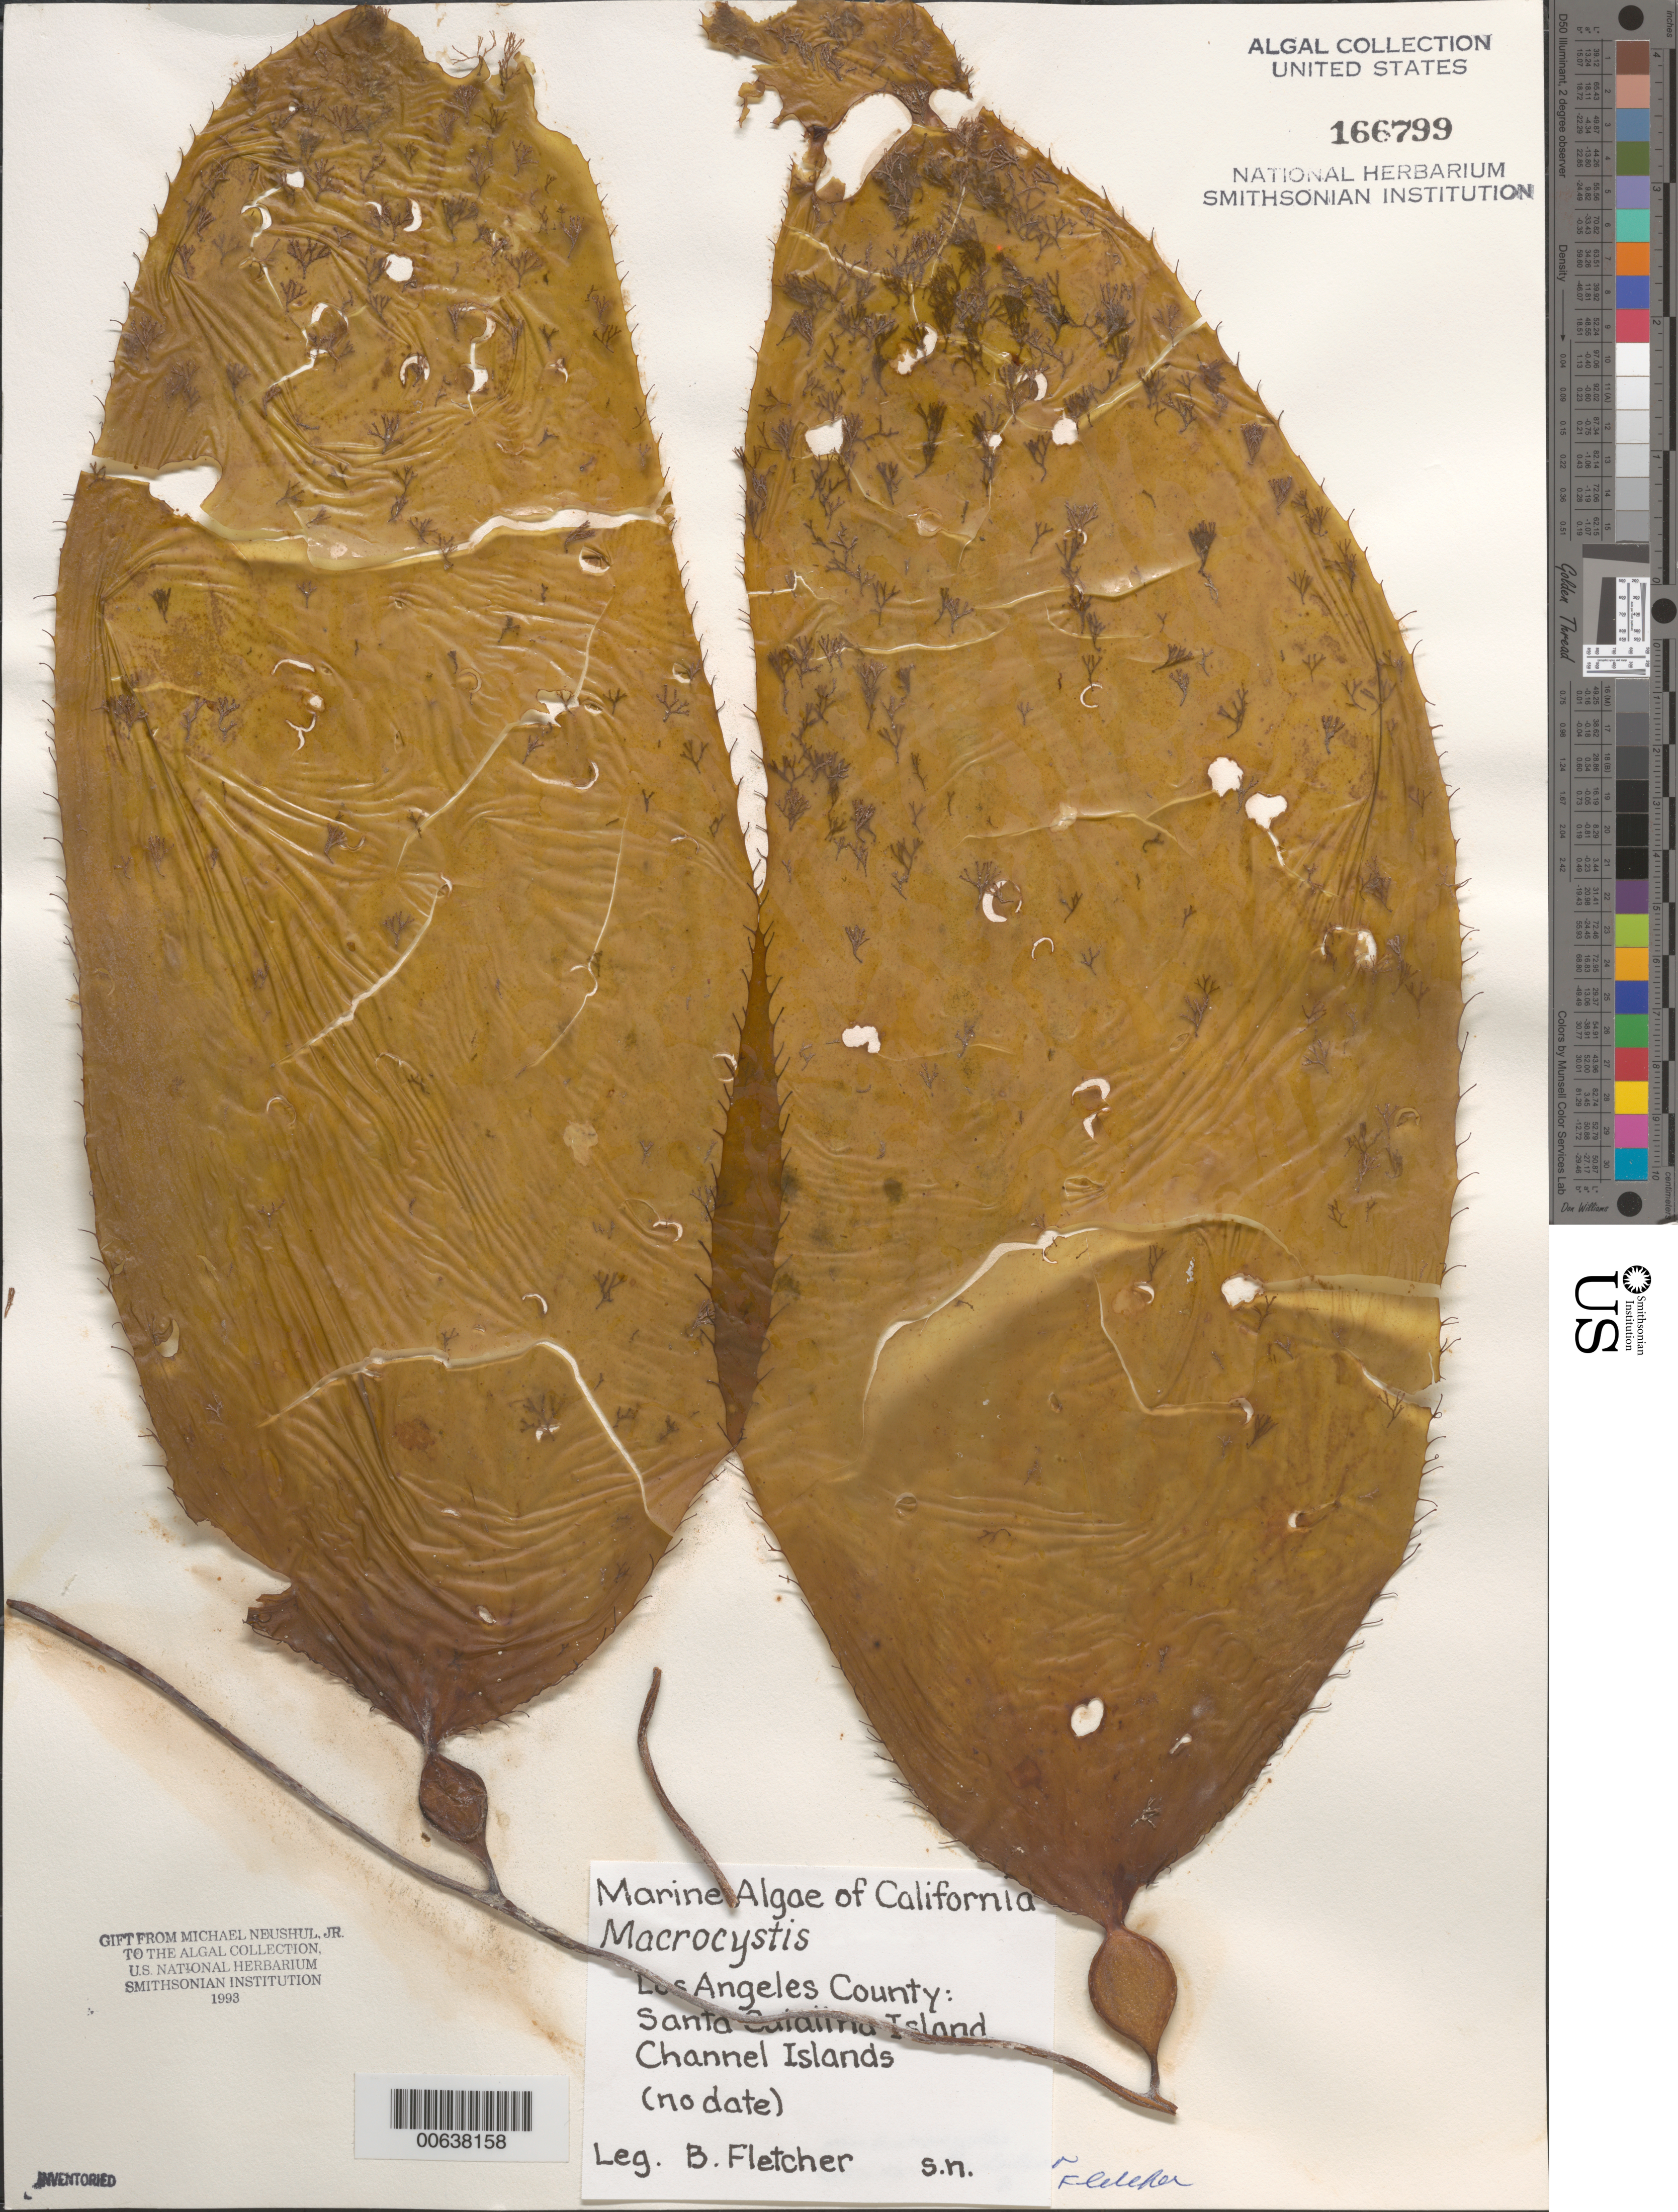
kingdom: Chromista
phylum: Ochrophyta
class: Phaeophyceae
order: Laminariales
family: Laminariaceae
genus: Macrocystis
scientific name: Macrocystis sp.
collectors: B. Fletcher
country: United States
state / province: California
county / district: Los Angeles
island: Santa Catalina Island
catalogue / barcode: US 166799